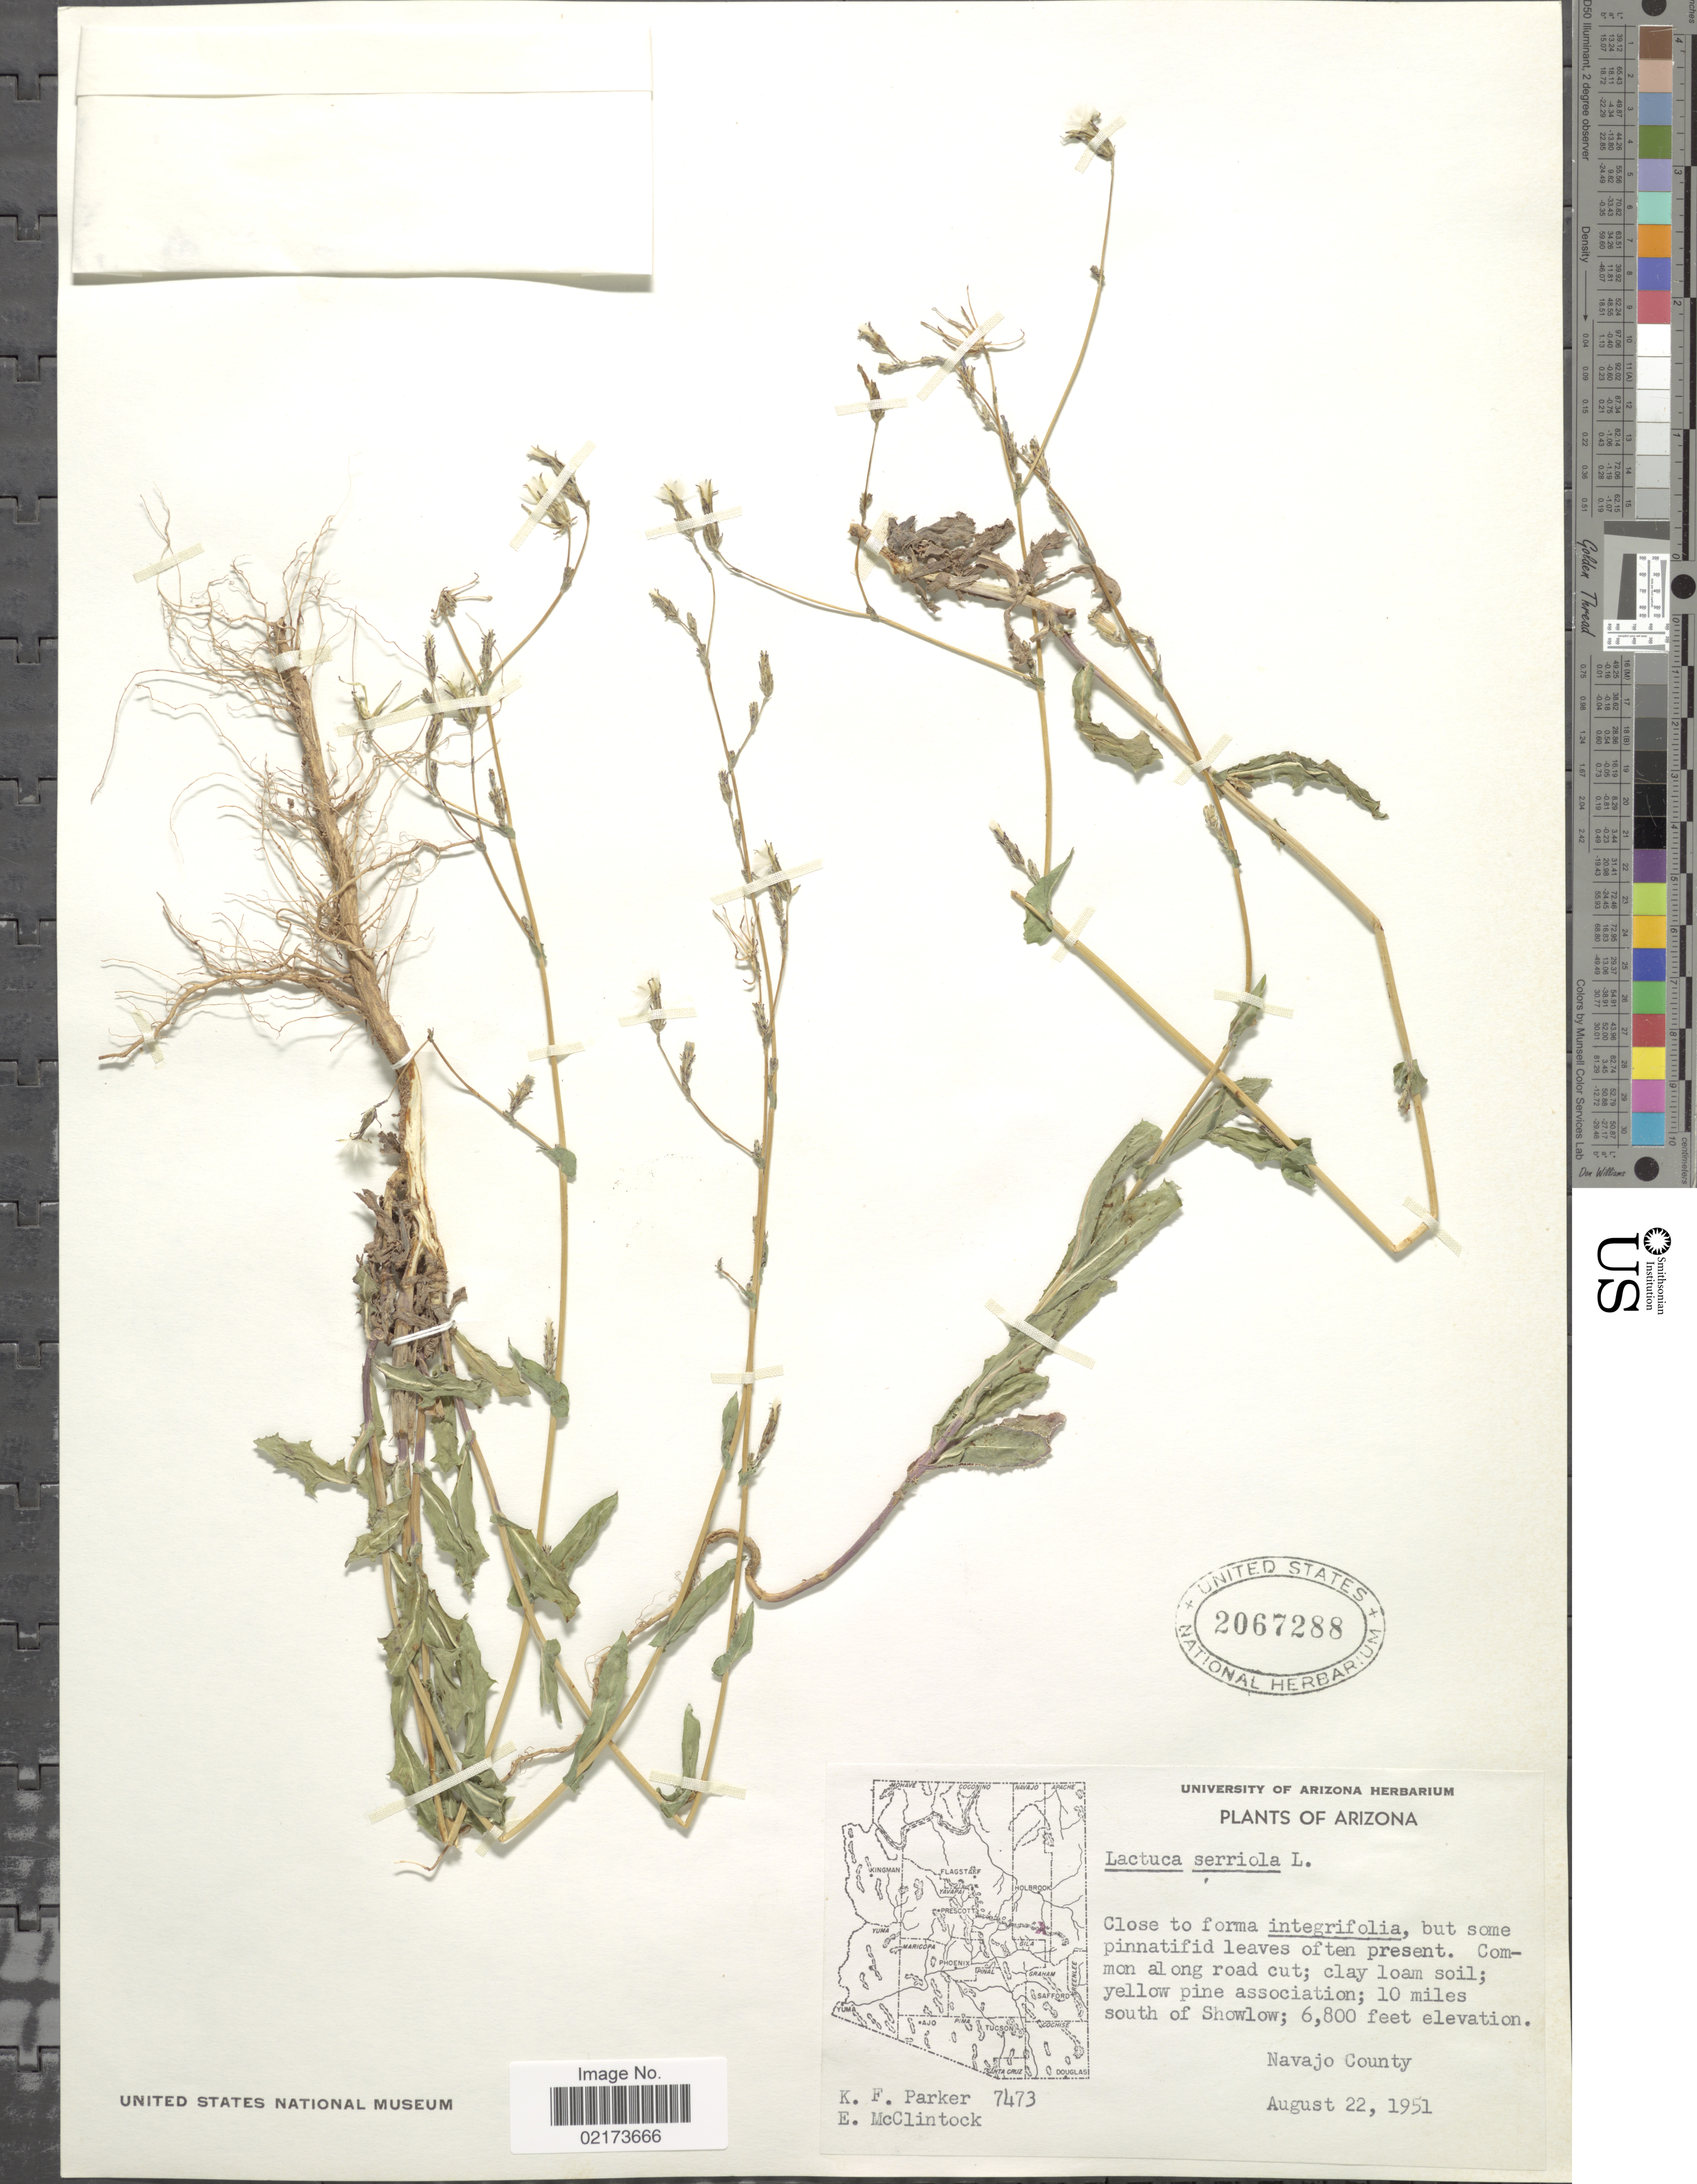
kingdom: Plantae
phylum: Tracheophyta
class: Magnoliopsida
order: Asterales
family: Asteraceae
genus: Lactuca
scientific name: Lactuca scariola var. integrata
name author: Gren. & Godr.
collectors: K. F. Parker & E. McClintock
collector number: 7473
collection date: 1951-08-22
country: United States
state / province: Arizona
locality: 10 miles south of Showlow, Navajo County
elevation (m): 2073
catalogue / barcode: US 2067288